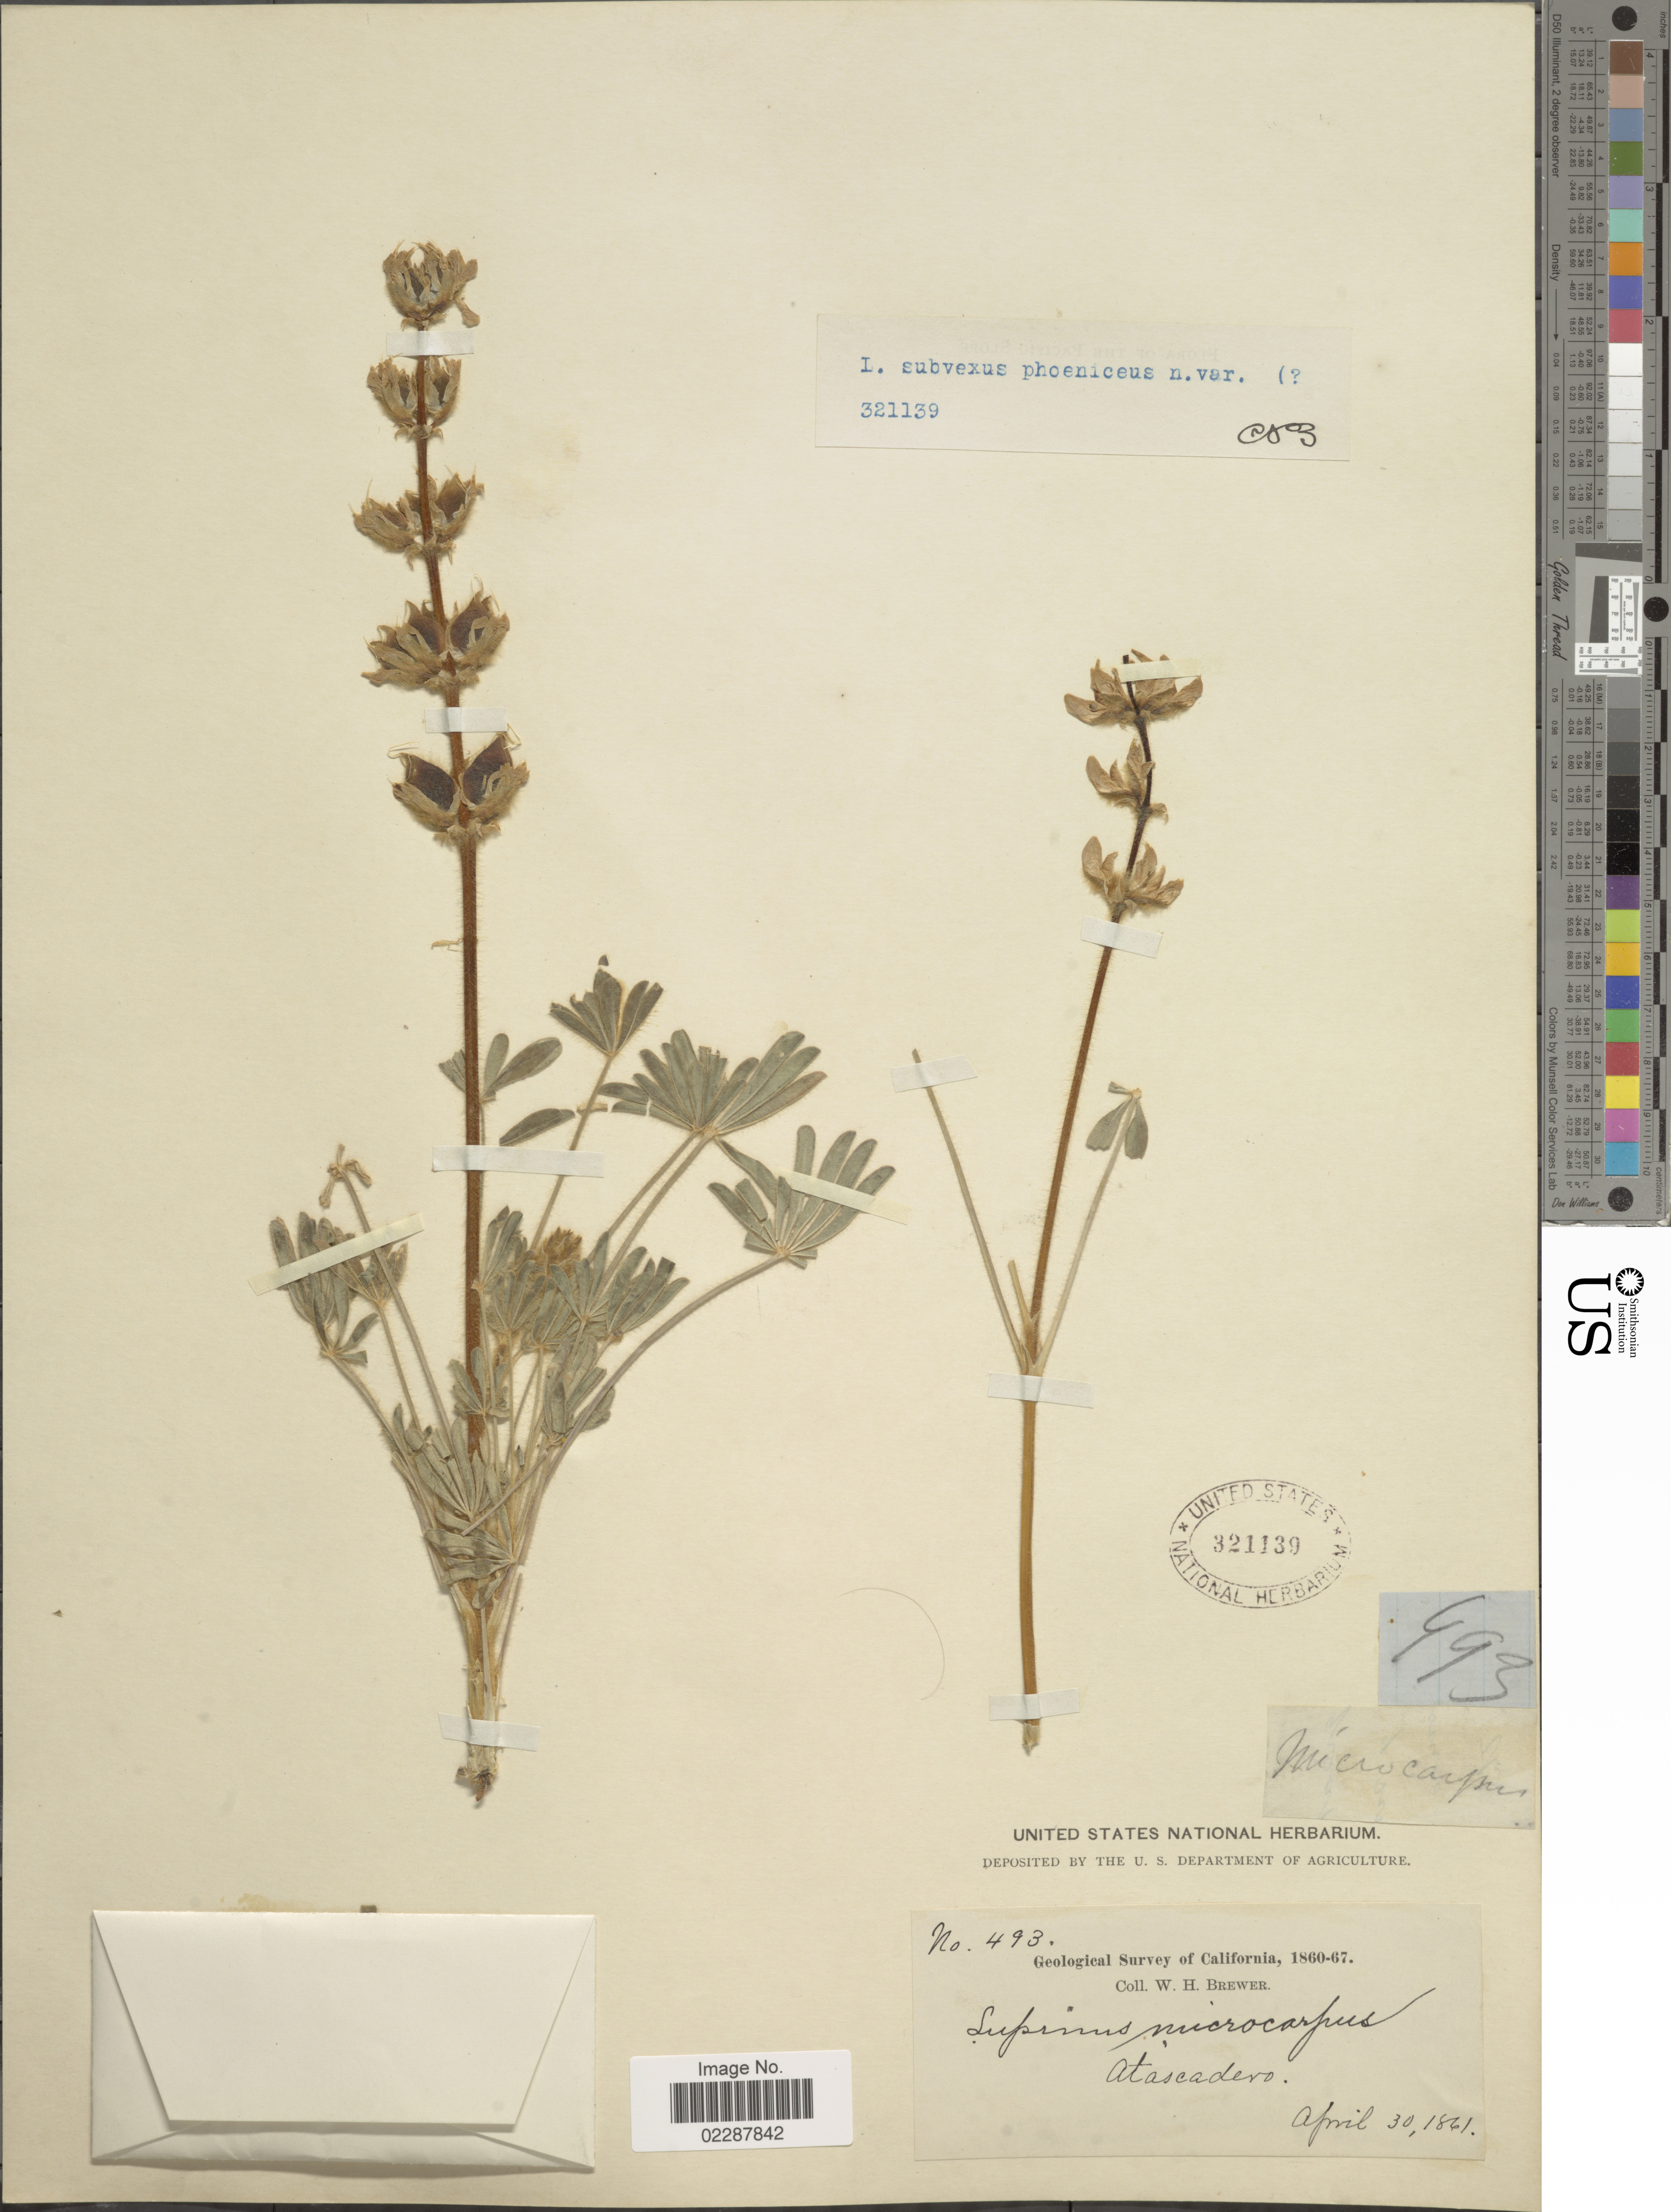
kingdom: Plantae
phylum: Tracheophyta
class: Magnoliopsida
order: Fabales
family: Fabaceae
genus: Lupinus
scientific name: Lupinus subvexus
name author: C.P. Sm.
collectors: W. H. Brewer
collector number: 493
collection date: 1861-04-30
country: United States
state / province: California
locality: Atascadero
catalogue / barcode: US 321139